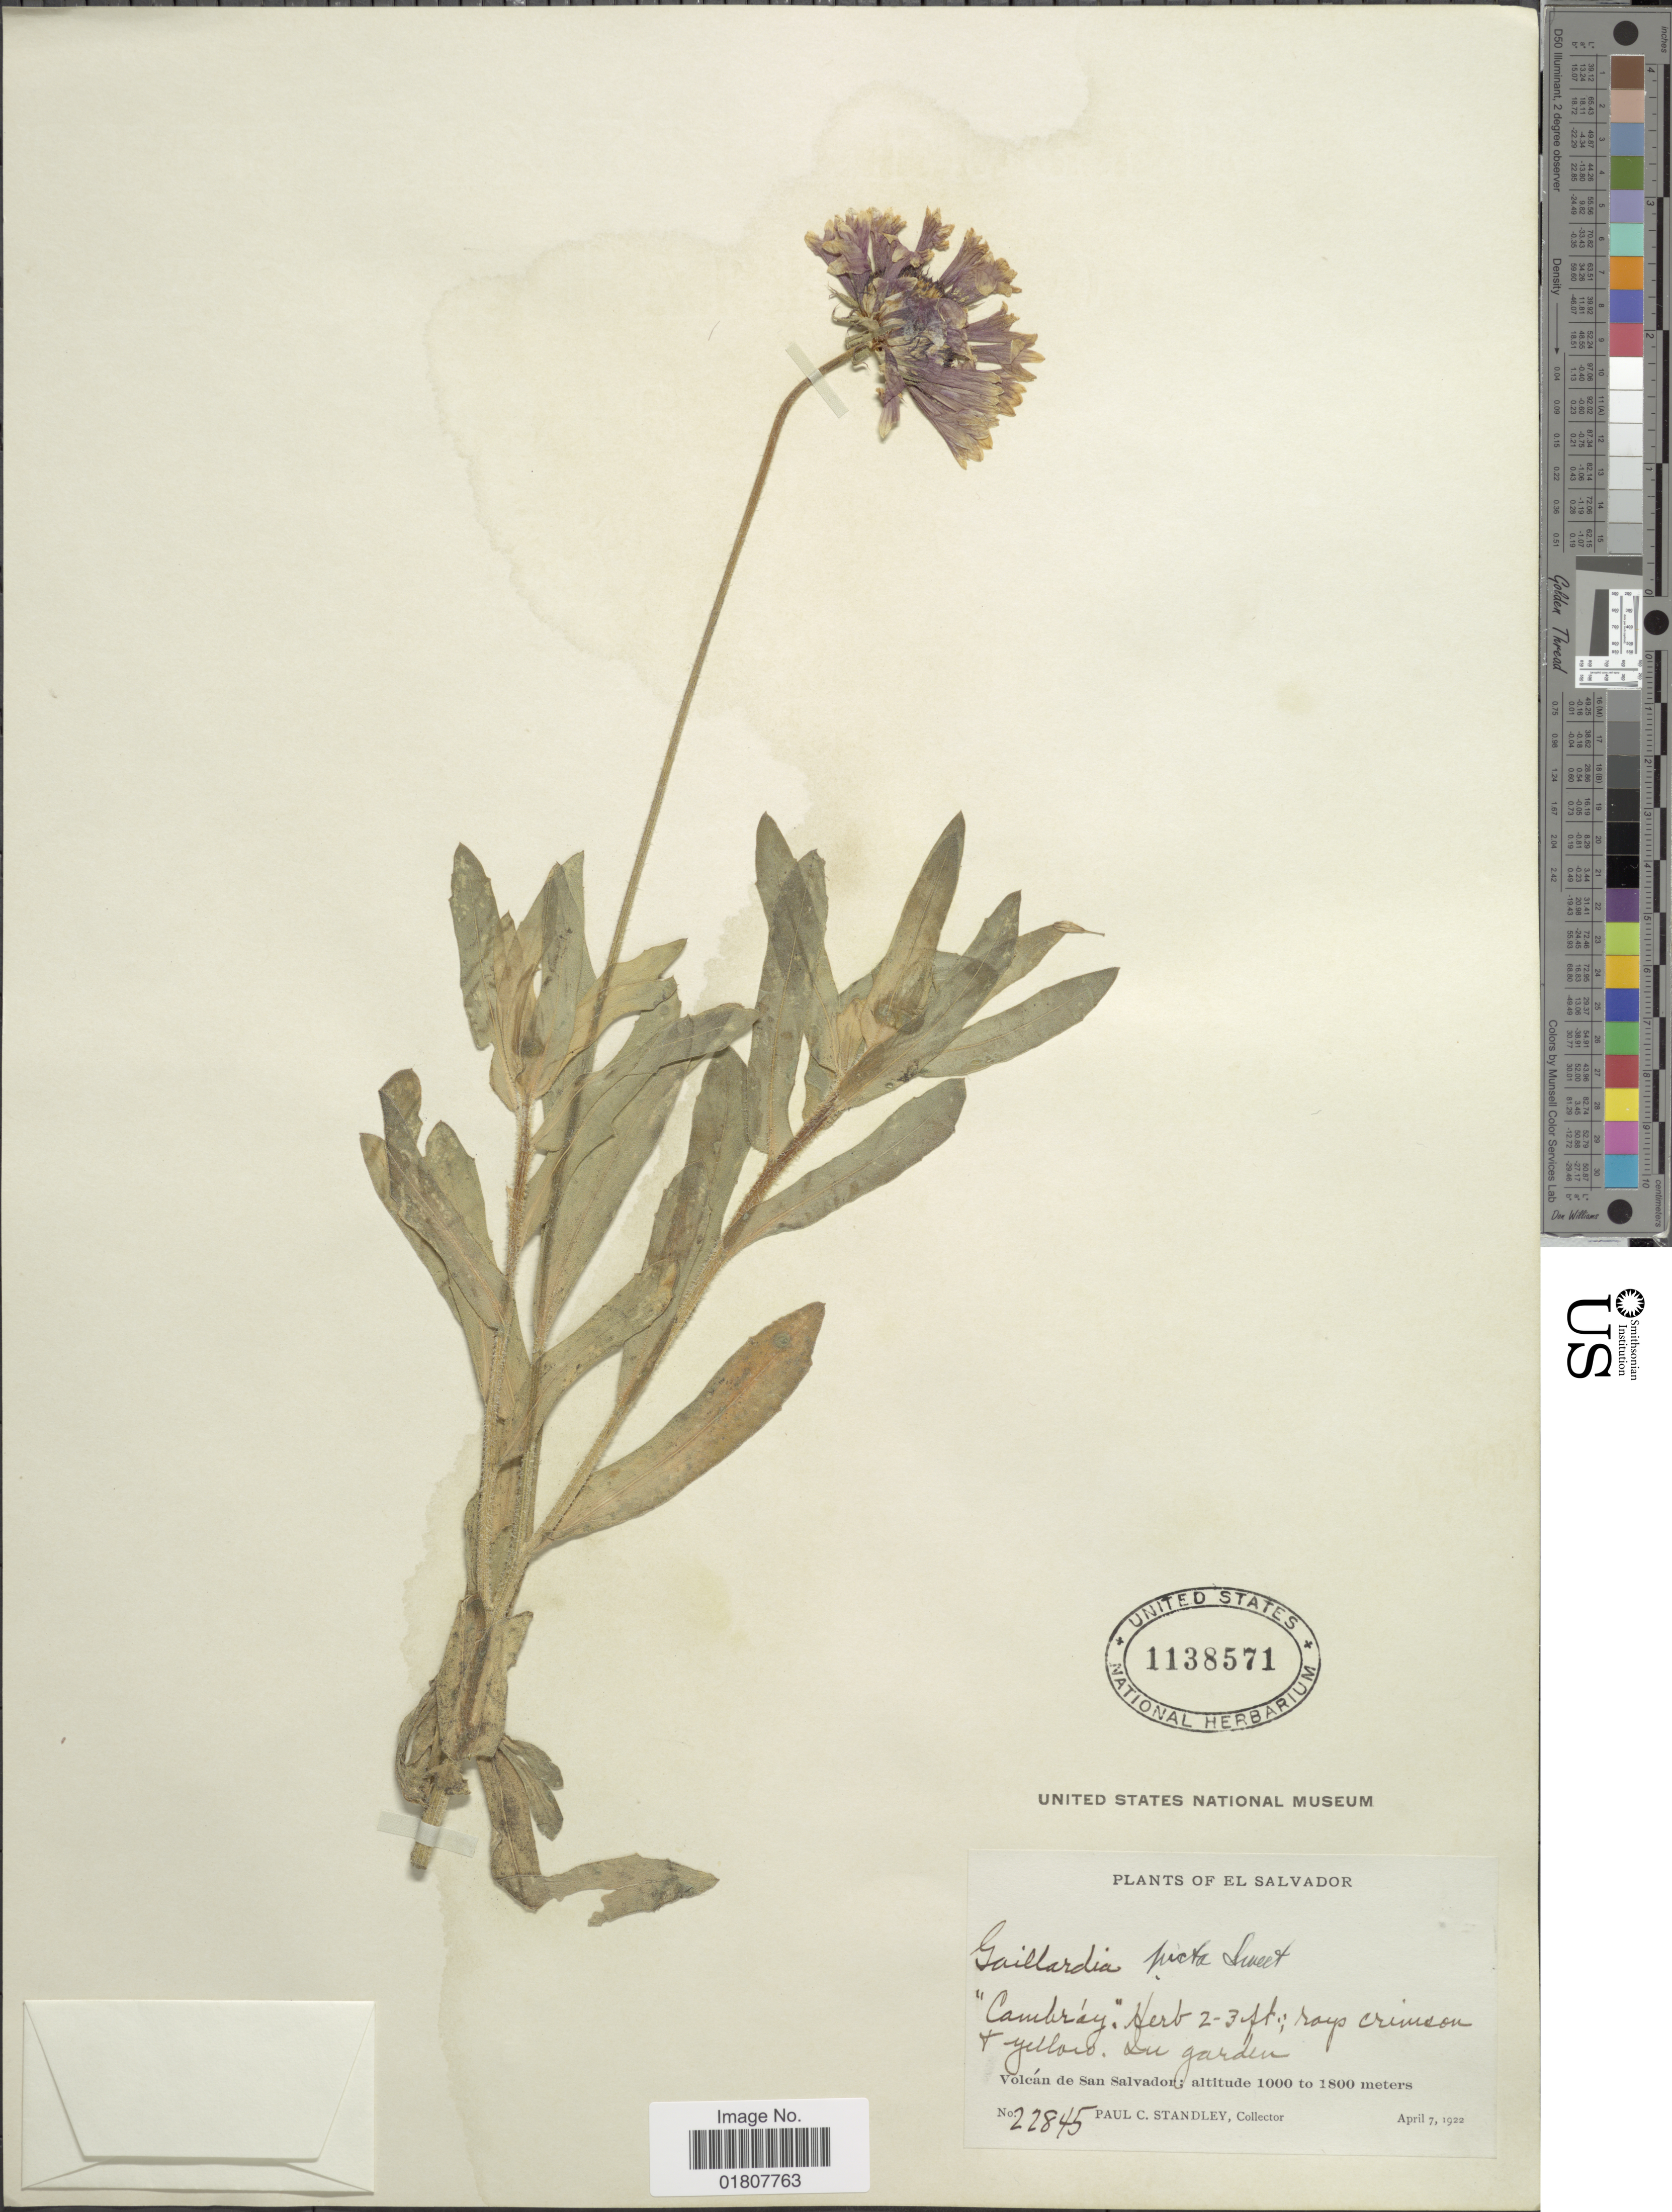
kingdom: Plantae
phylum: Tracheophyta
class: Magnoliopsida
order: Asterales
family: Asteraceae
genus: Gaillardia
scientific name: Gaillardia pulchella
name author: Foug.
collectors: P. C. Standley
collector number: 22845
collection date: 1922-04-07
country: El Salvador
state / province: San Salvador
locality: Volcan de San Salvador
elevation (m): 1000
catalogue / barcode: US 1138571